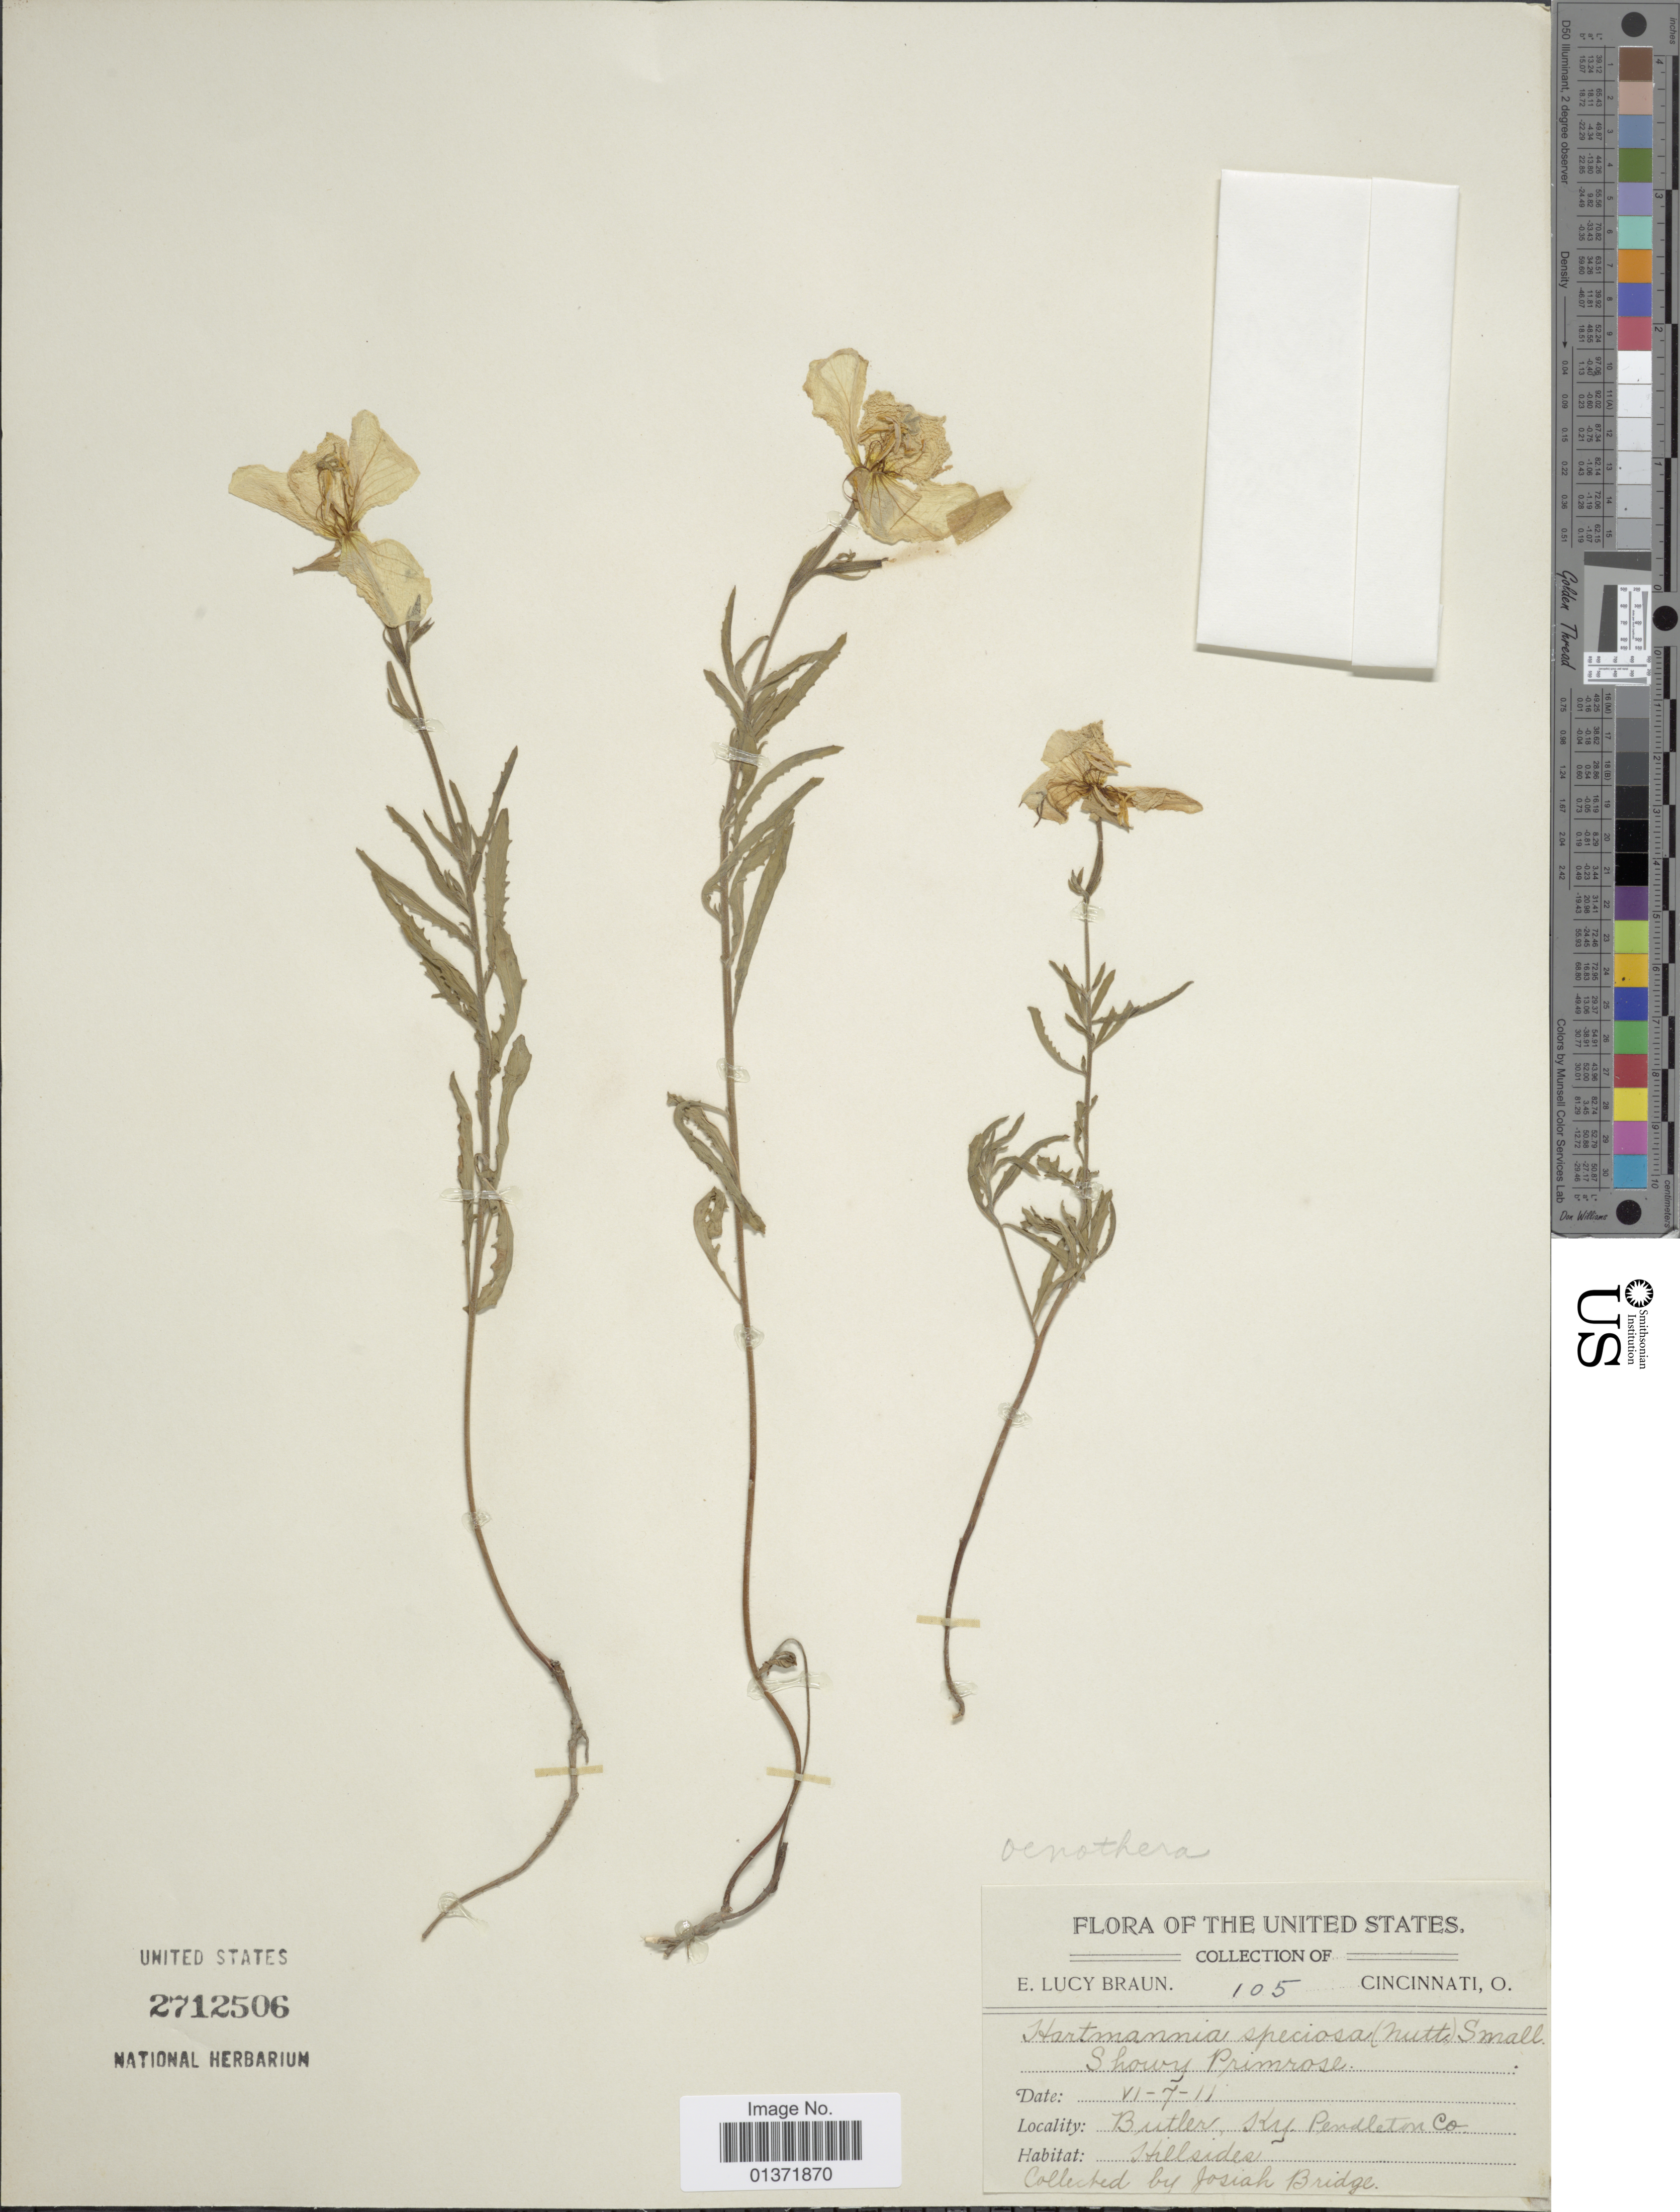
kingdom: Plantae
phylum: Tracheophyta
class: Magnoliopsida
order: Myrtales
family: Onagraceae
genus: Oenothera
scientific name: Oenothera speciosa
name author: Nutt.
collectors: J. Bridge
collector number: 105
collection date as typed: Transcribed d/m/y: 7/6/11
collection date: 1911-06-07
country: United States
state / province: Kentucky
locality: Ky, Pendleton Co.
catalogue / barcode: US 2712506